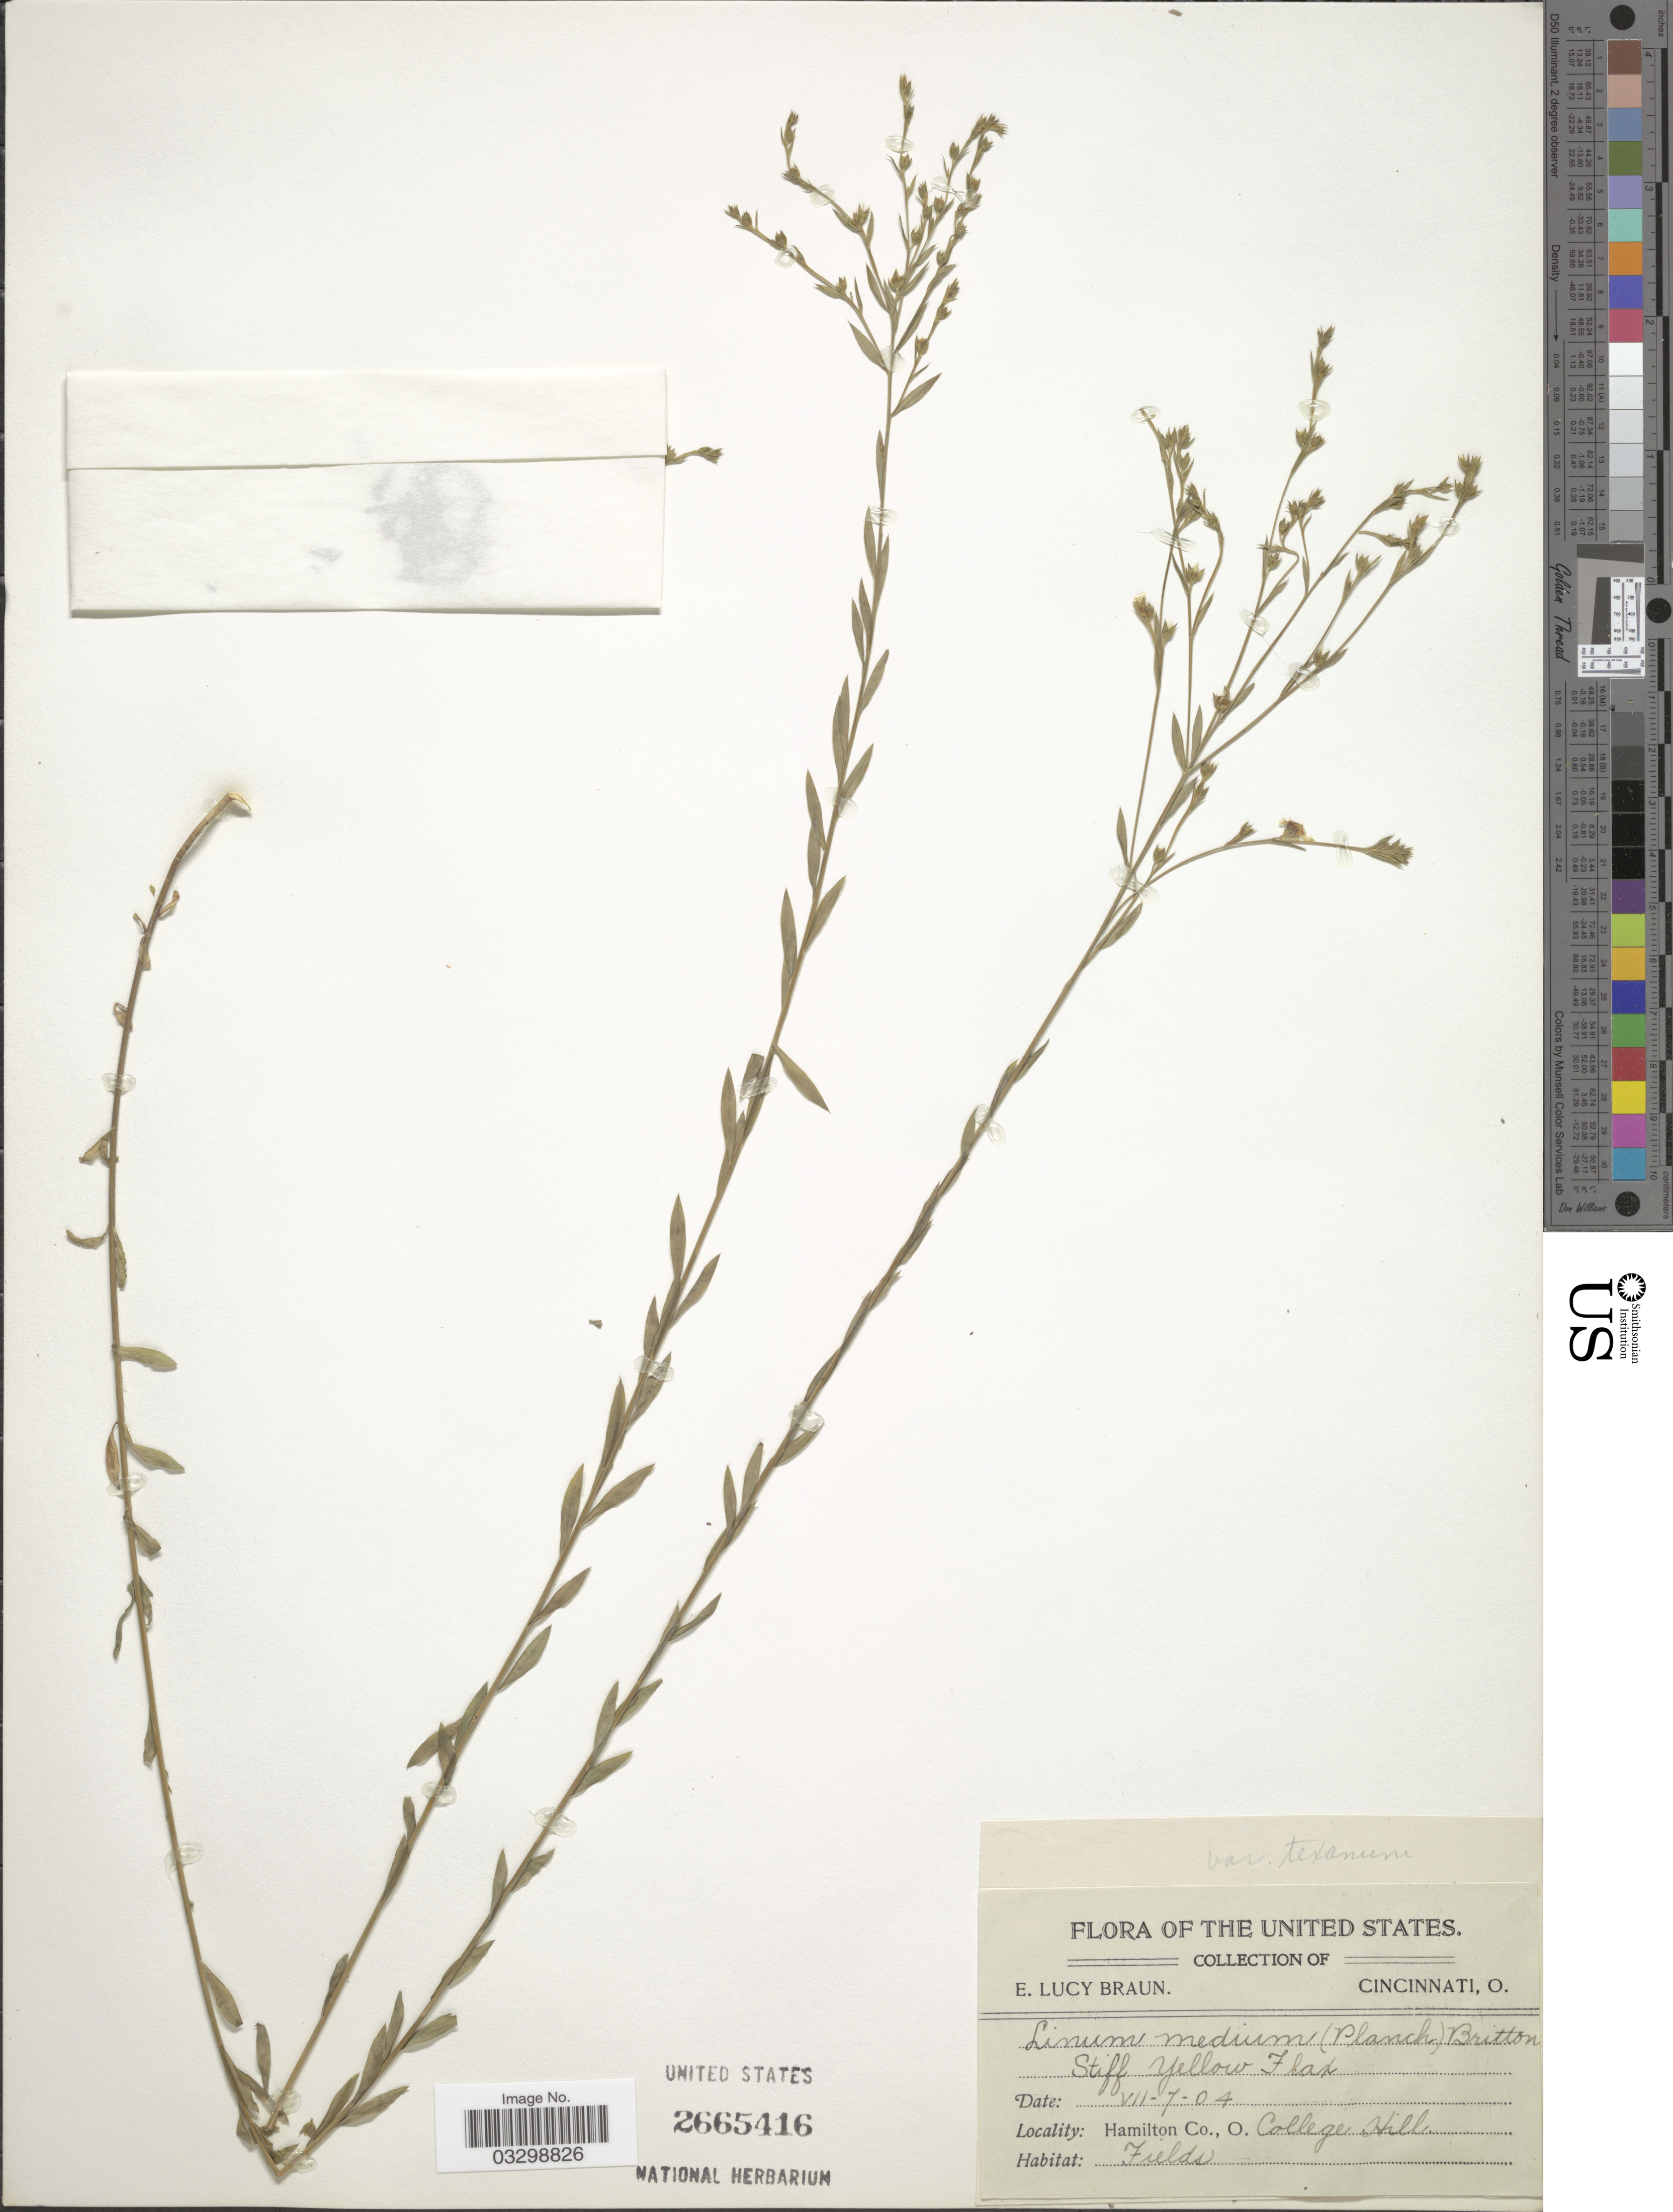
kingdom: Plantae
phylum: Tracheophyta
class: Magnoliopsida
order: Malpighiales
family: Linaceae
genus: Linum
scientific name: Linum medium var. texanum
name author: (Planch.) Fernald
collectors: E. L. Braun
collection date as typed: Transcribed d/m/y: 7/7/4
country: United States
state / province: Ohio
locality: Hamilton Co., College Hill.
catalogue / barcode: US 2665416